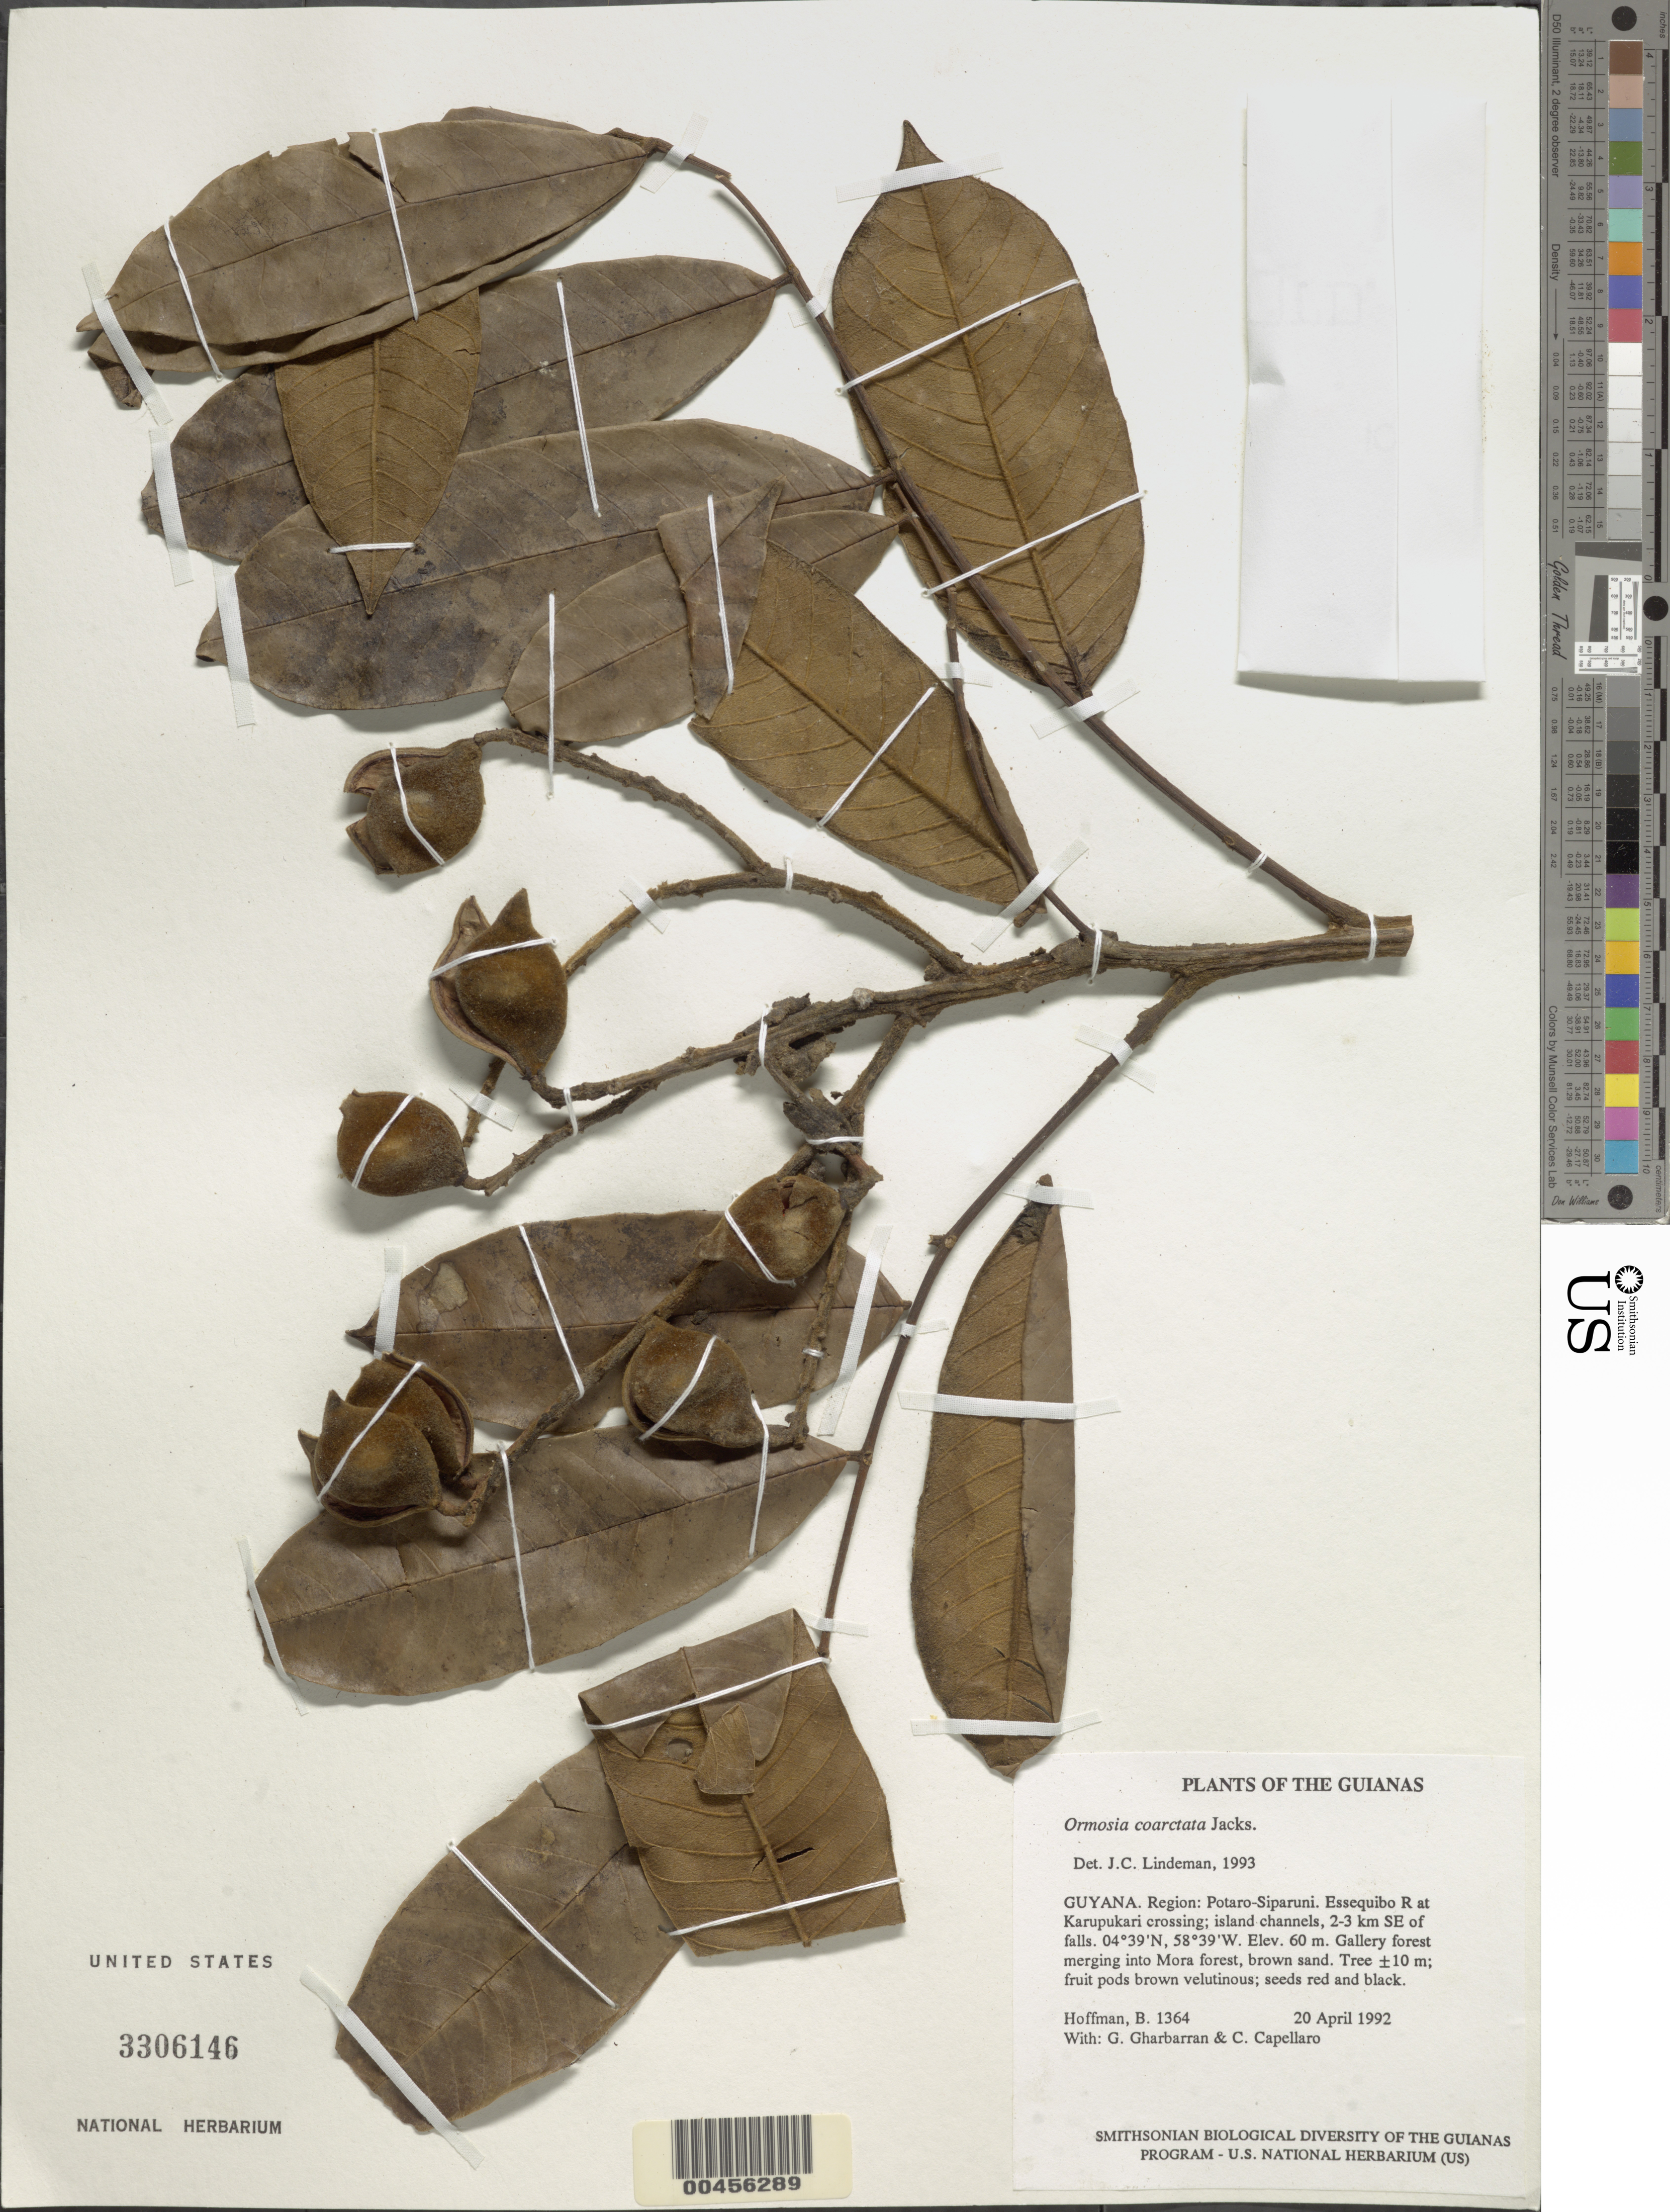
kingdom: Plantae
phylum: Tracheophyta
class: Magnoliopsida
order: Fabales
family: Fabaceae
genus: Ormosia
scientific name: Ormosia coarctata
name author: Jacks.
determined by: Lindeman, J. C.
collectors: B. Hoffman, G. Gharbarran & C. Capellaro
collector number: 1364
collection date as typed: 20 April 1992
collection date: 1992-04-20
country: Guyana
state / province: Potaro-Siparuni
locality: Essequibo River at Karupukari crossing; island channels, 2-3 km SE of falls. Iwokrama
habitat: Gallery forest merging into Mora forest, brown sand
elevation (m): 60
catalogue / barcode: US 3306146